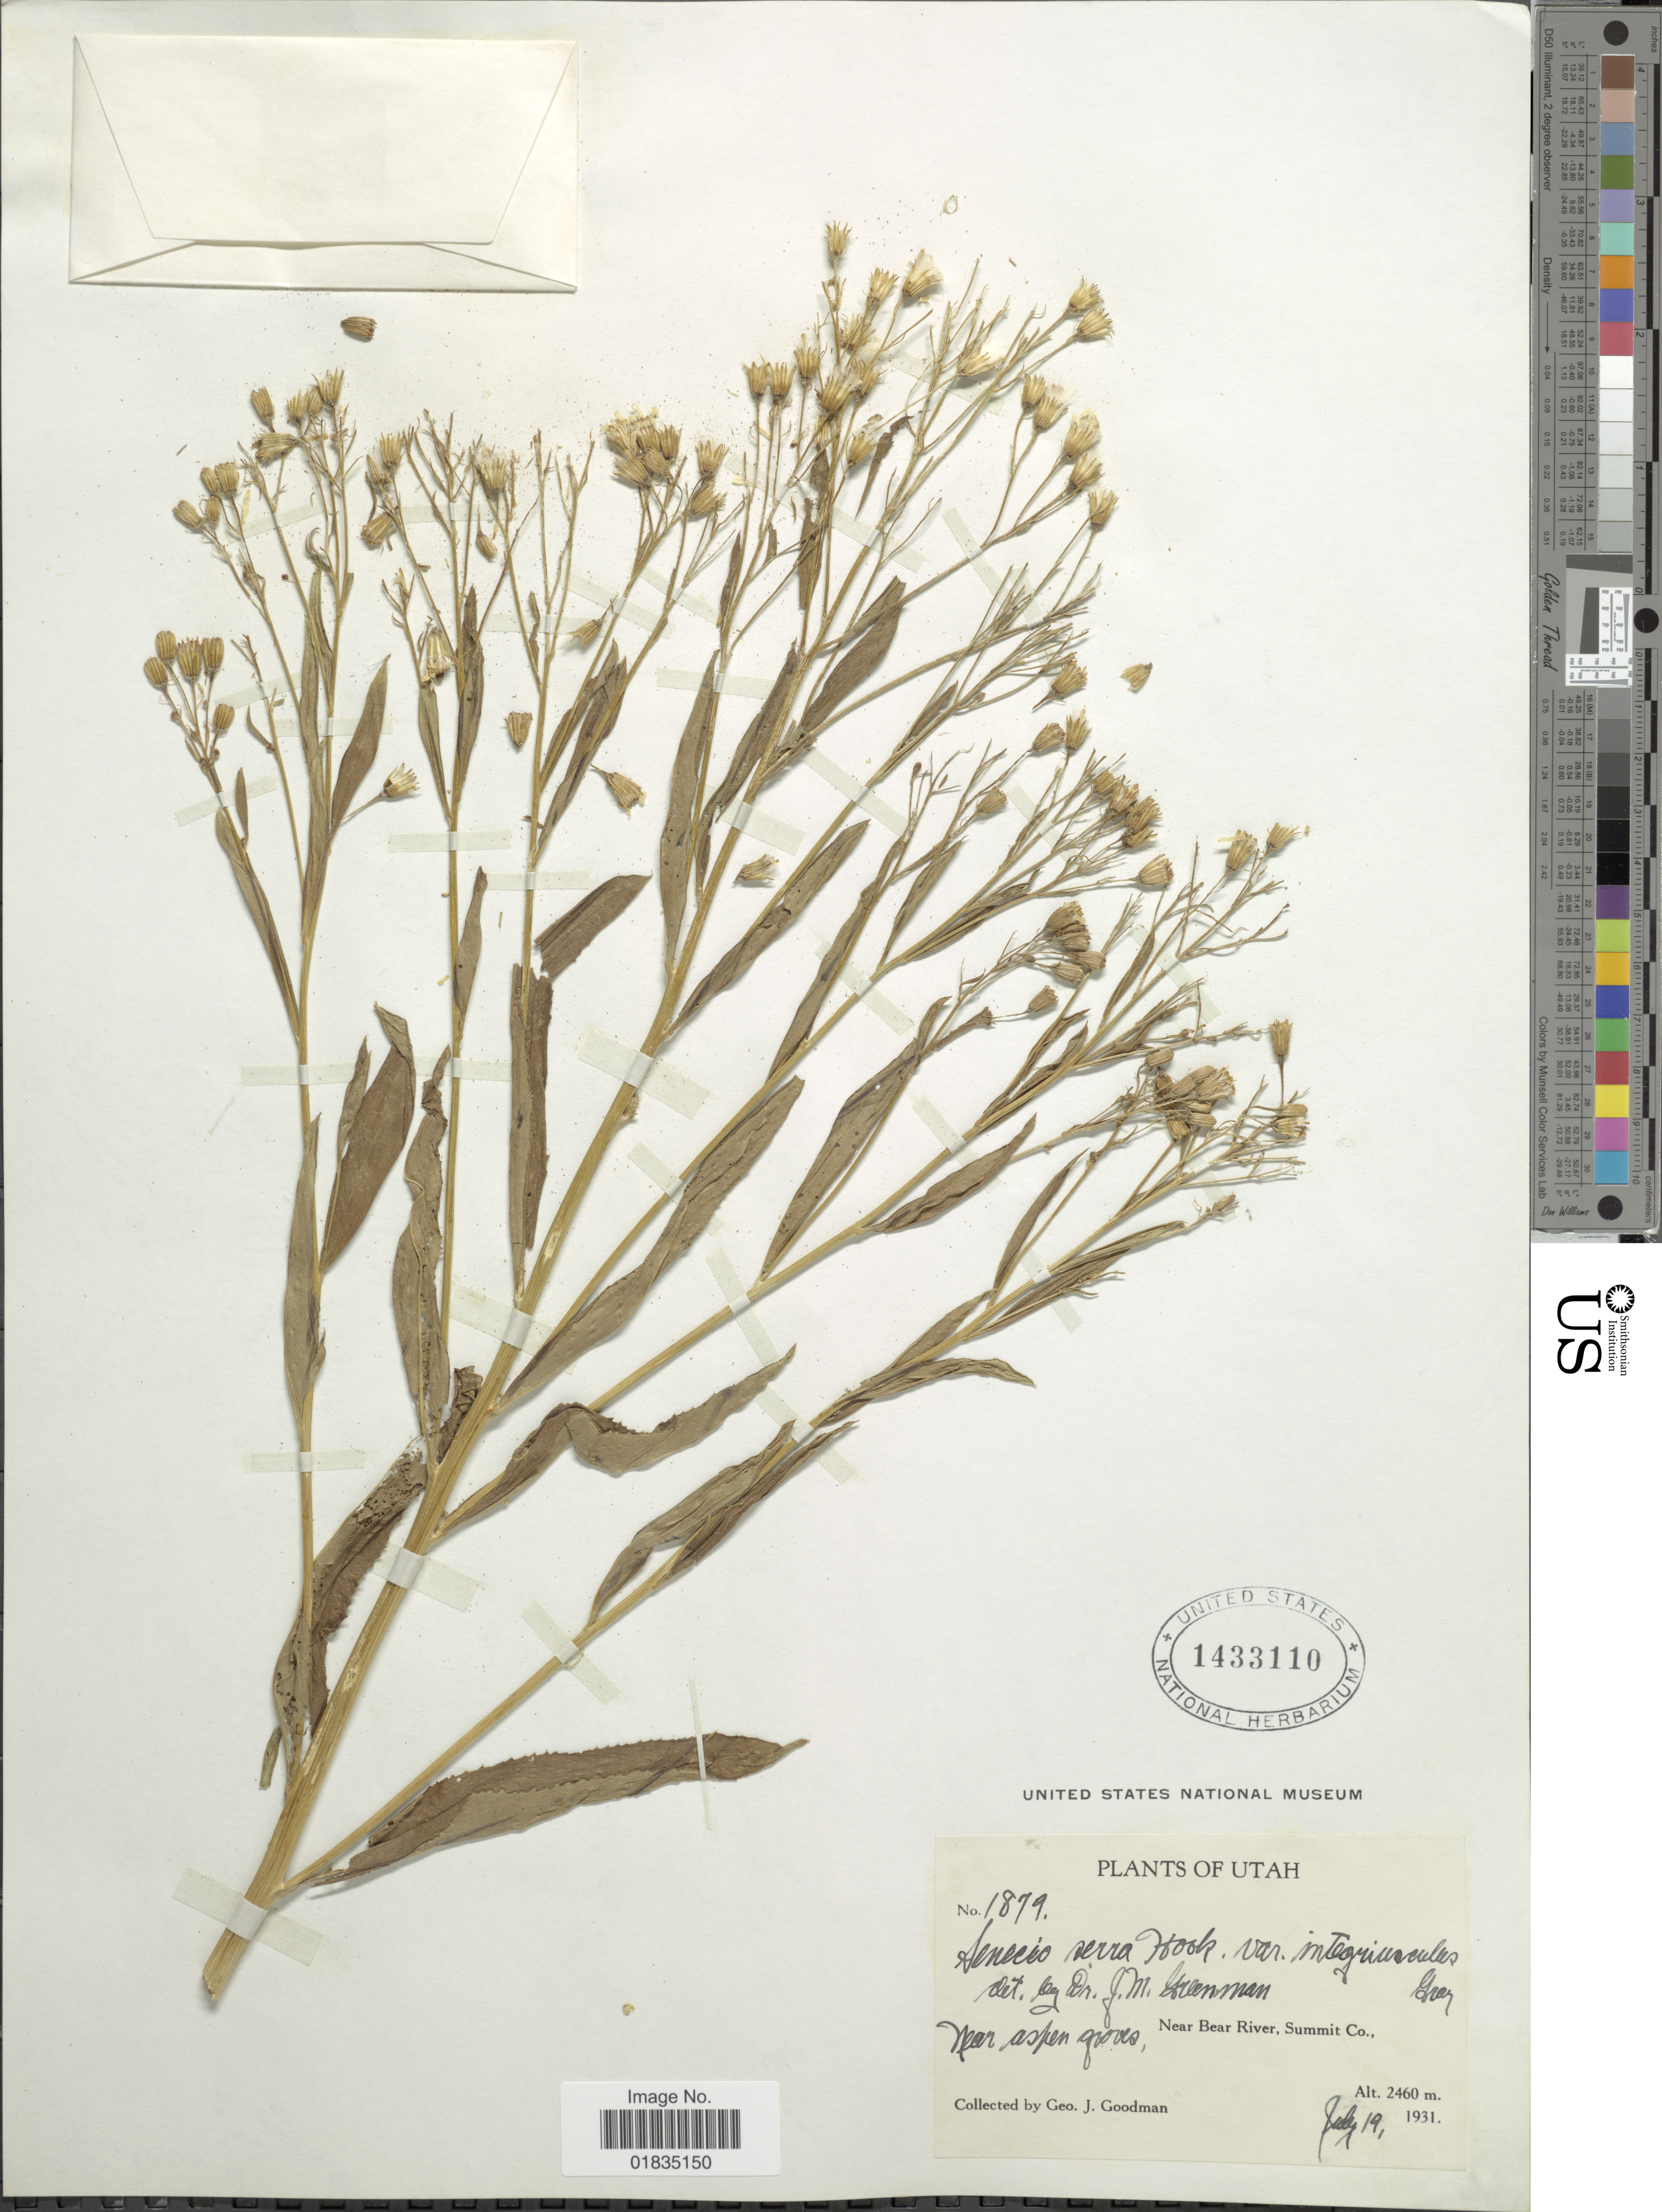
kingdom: Plantae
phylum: Tracheophyta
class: Magnoliopsida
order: Asterales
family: Asteraceae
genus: Senecio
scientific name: Senecio serra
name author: Hook.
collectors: G. J. Goodman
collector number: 1879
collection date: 1931-07-19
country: United States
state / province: Utah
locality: Near Bear River, Summit Co., near aspen groves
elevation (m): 2460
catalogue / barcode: US 143310